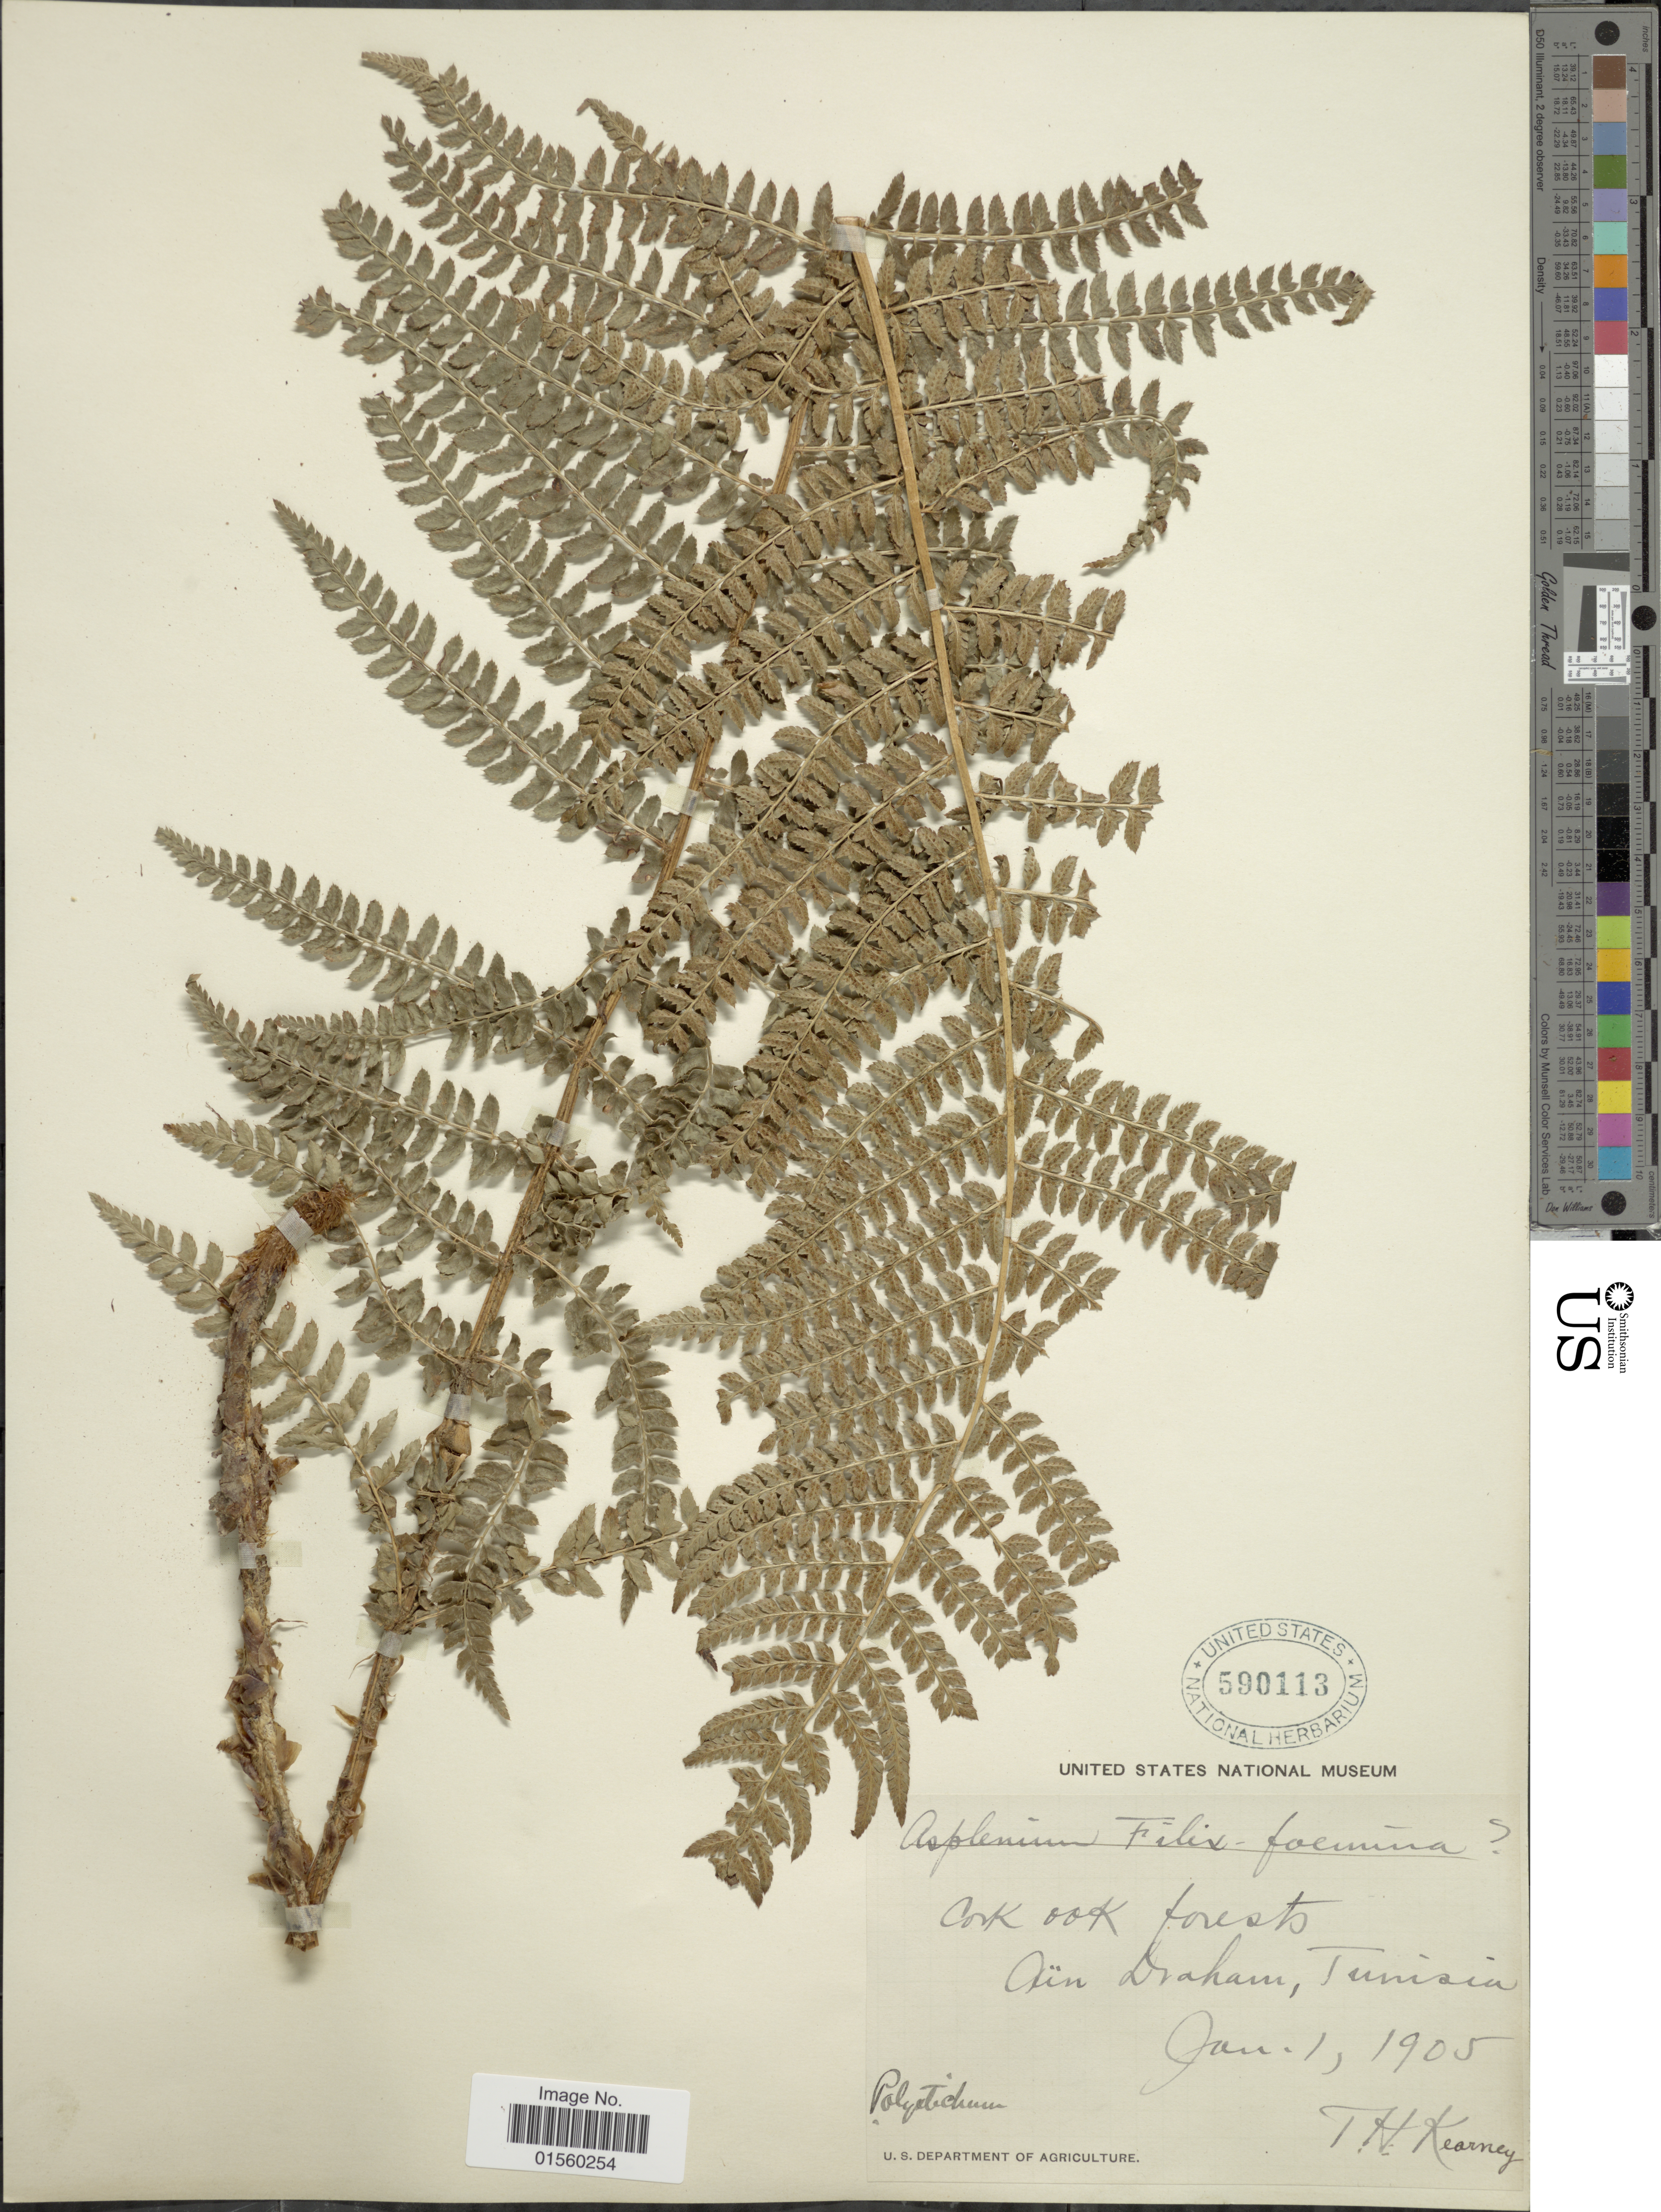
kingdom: Plantae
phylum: Tracheophyta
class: Polypodiopsida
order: Polypodiales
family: Dryopteridaceae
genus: Polystichum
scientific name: Polystichum setiferum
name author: (Forssk.) Moore ex Woynar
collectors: T. H. Kearney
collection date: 1905-01-01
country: Tunisia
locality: Aun Draham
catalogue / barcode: US 590113